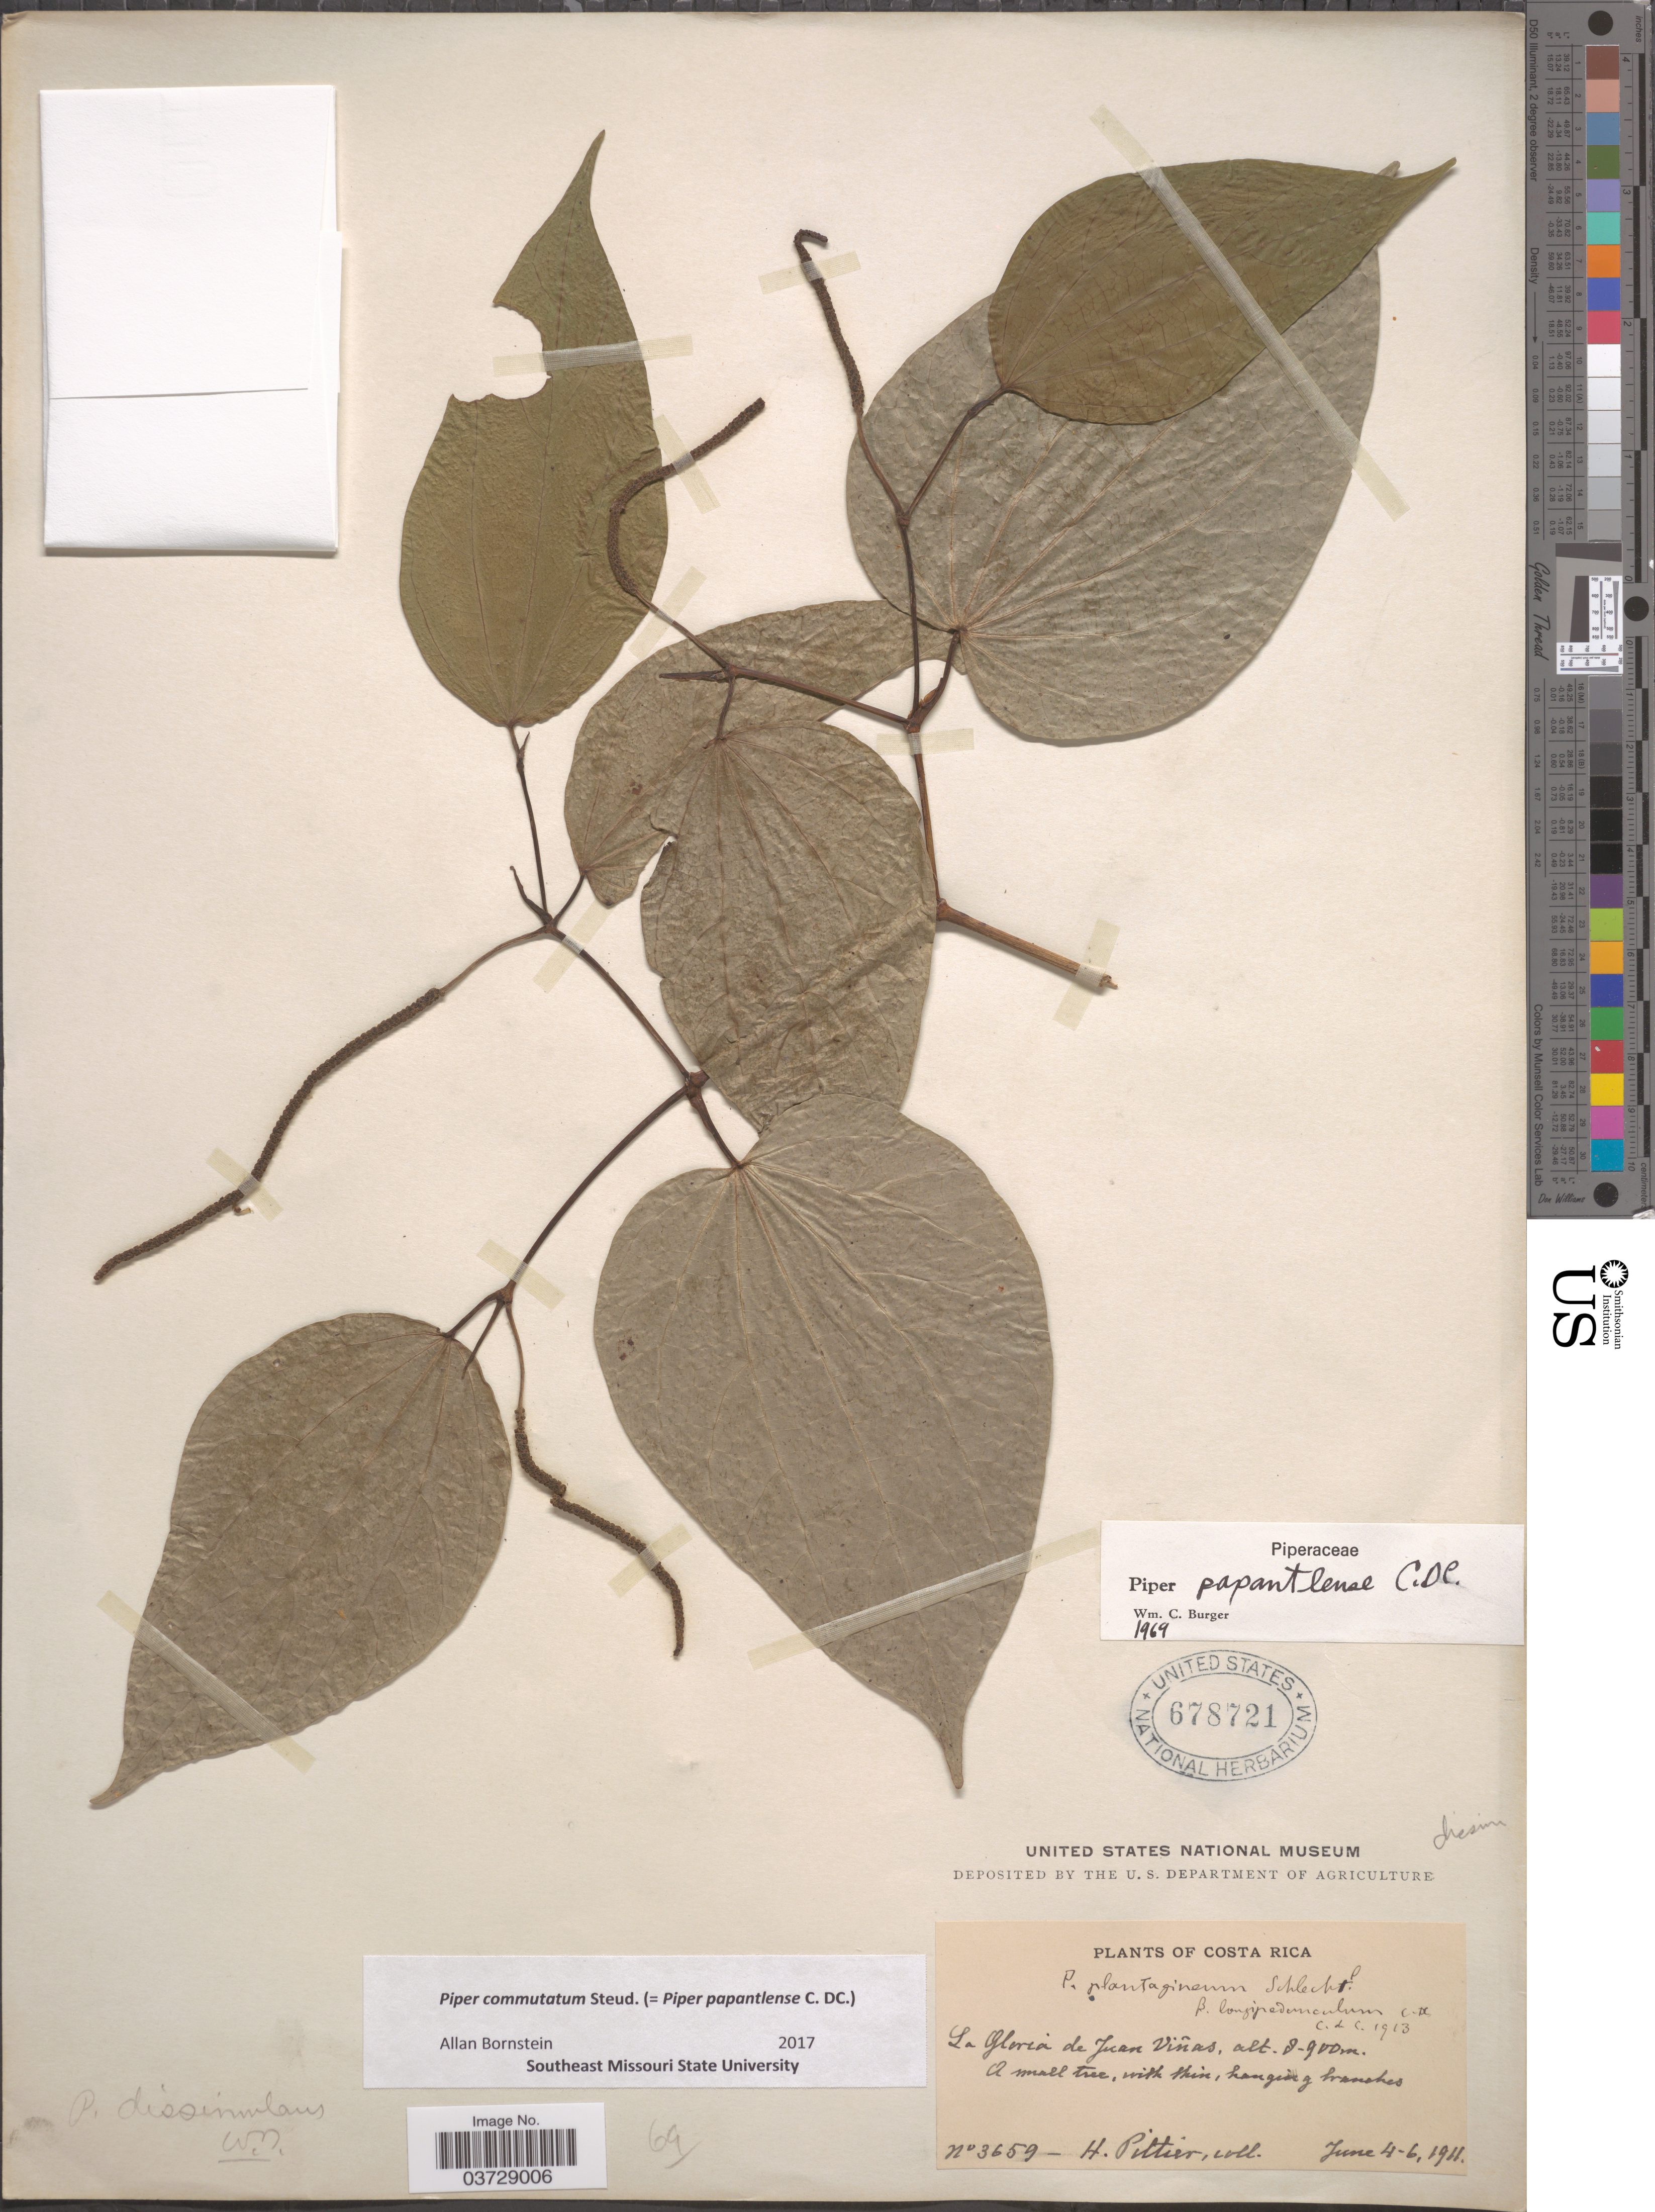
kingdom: Plantae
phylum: Tracheophyta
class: Magnoliopsida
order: Piperales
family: Piperaceae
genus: Piper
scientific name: Piper commutatum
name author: Steud.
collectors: H. F. Pittier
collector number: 3659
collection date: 1911-06-04/1911-06-06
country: Costa Rica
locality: La Gloria de Juan Viñas.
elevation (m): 800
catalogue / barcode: US 678721